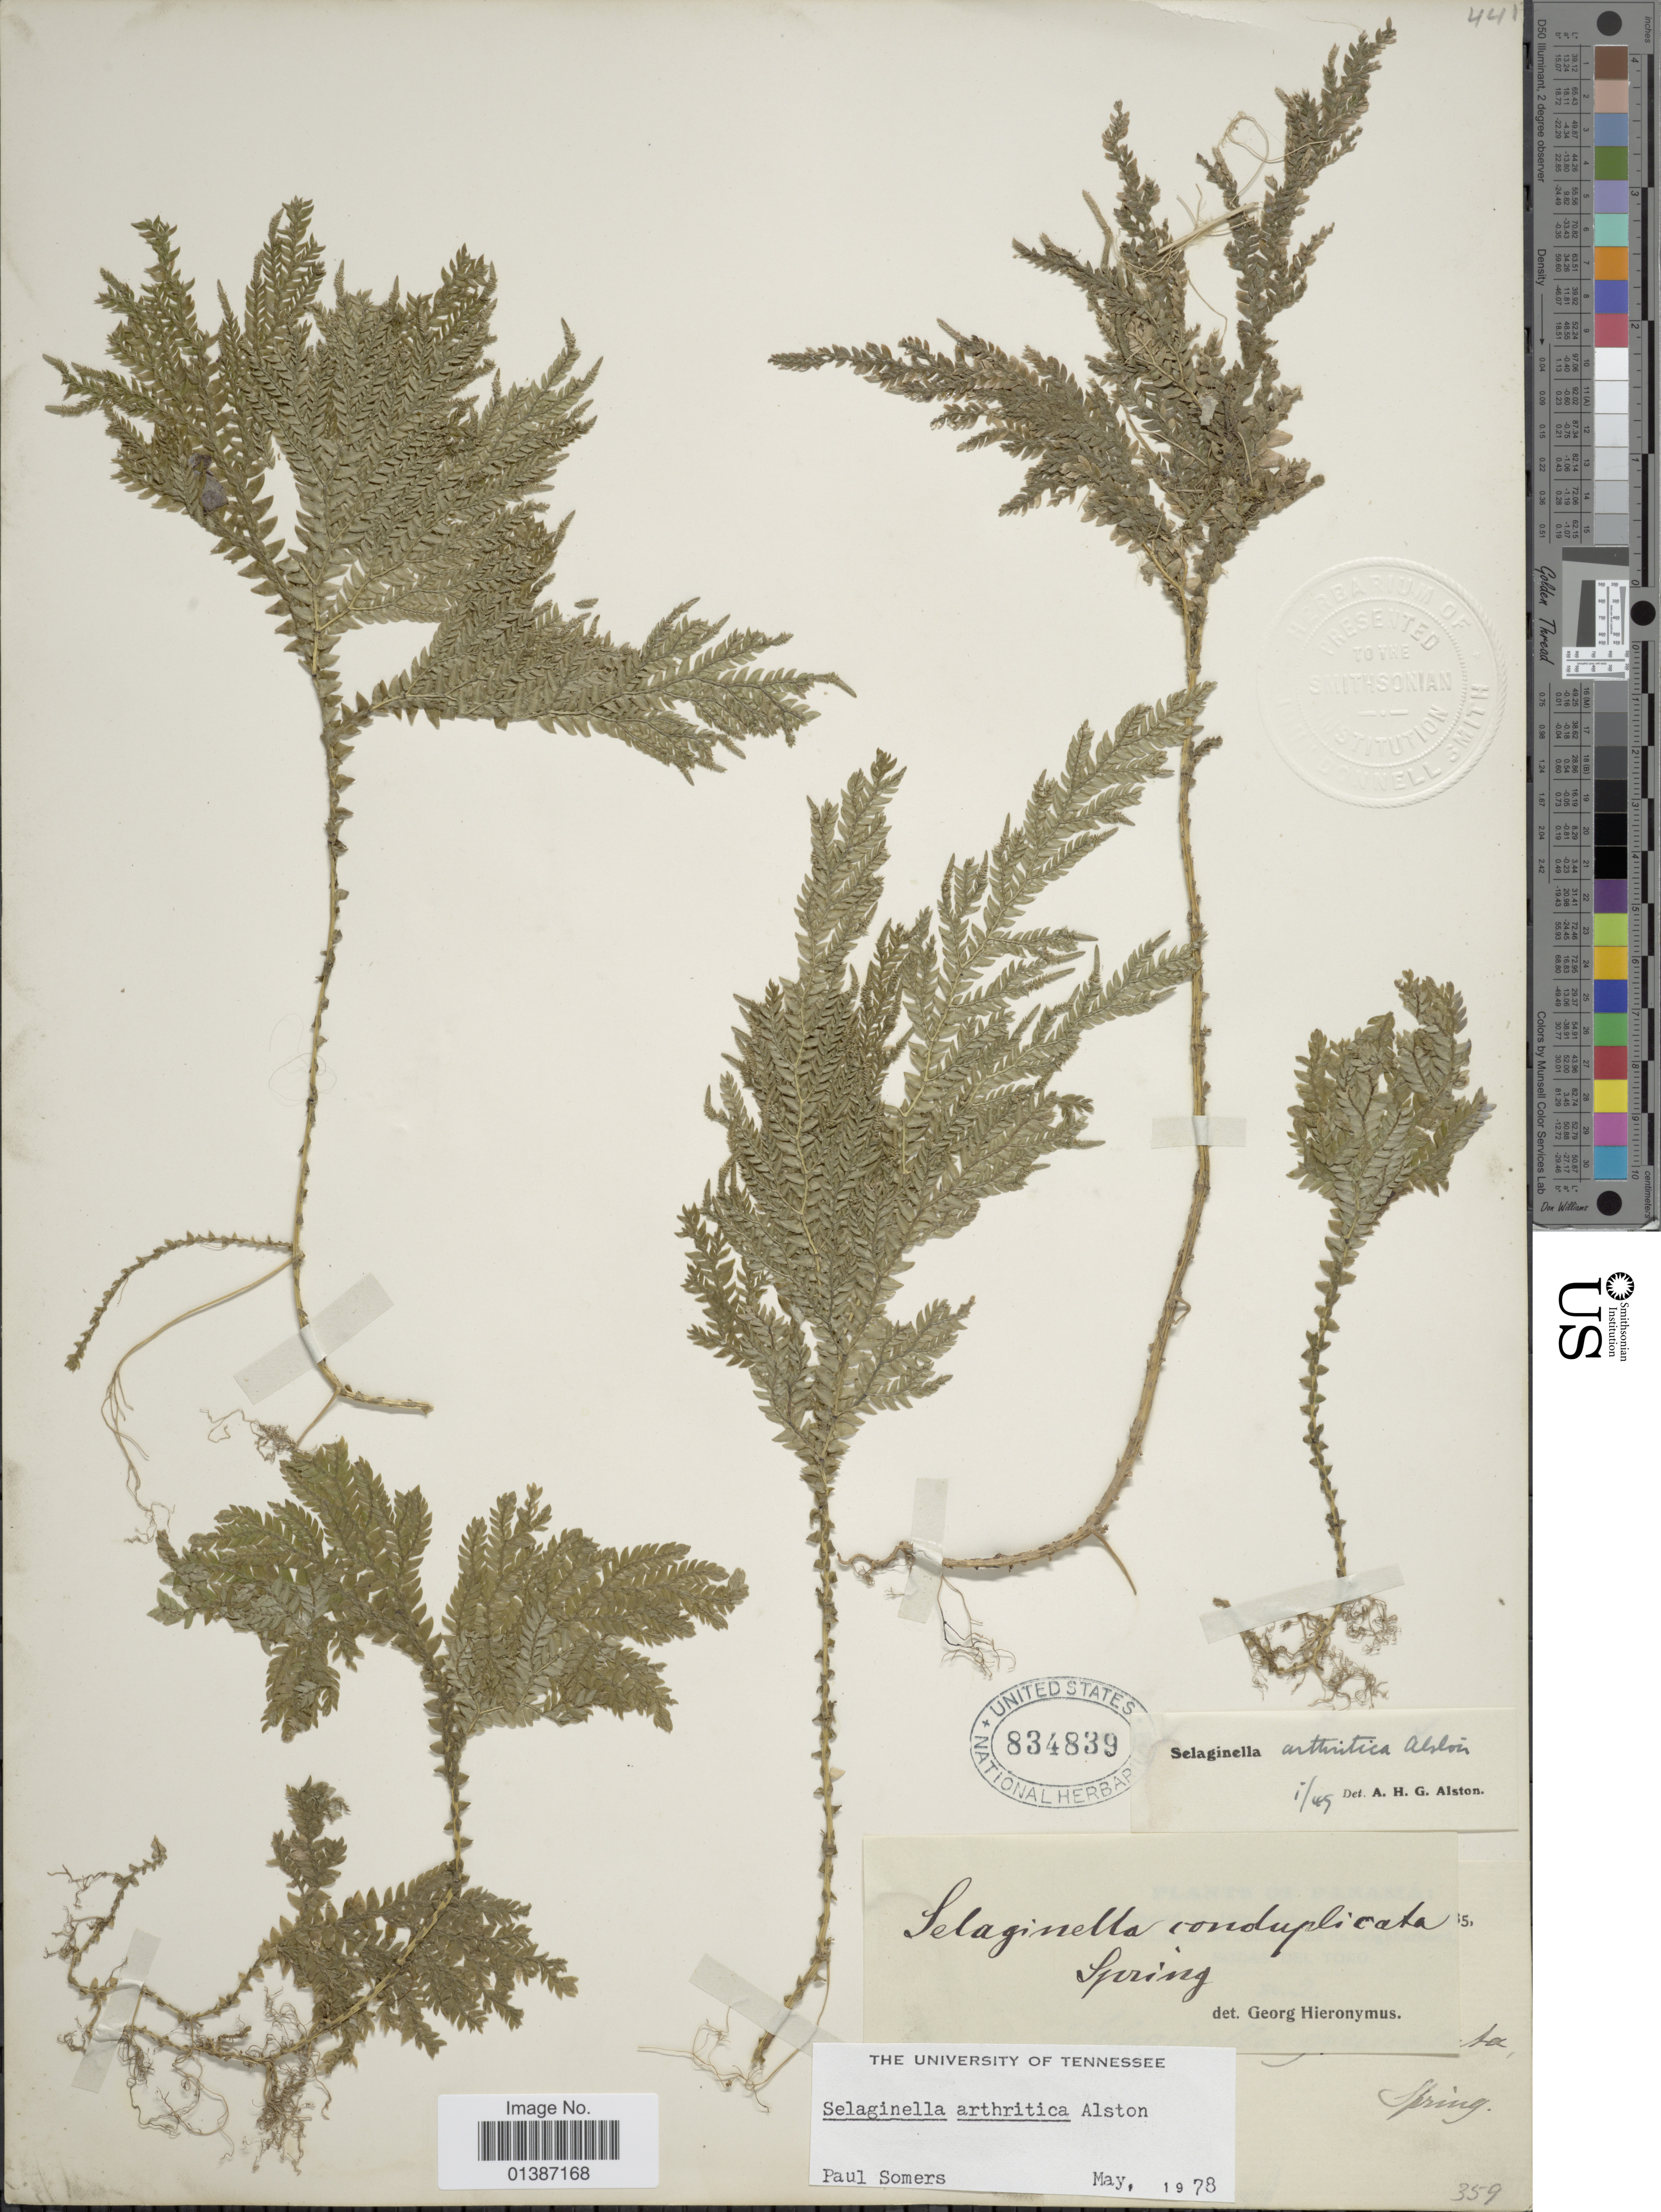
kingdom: Plantae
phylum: Tracheophyta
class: Lycopodiopsida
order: Selaginellales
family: Selaginellaceae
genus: Selaginella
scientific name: Selaginella arthritica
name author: Alston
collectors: P. Somers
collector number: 359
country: Panama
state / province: Bocas del Toro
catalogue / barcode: US 834839